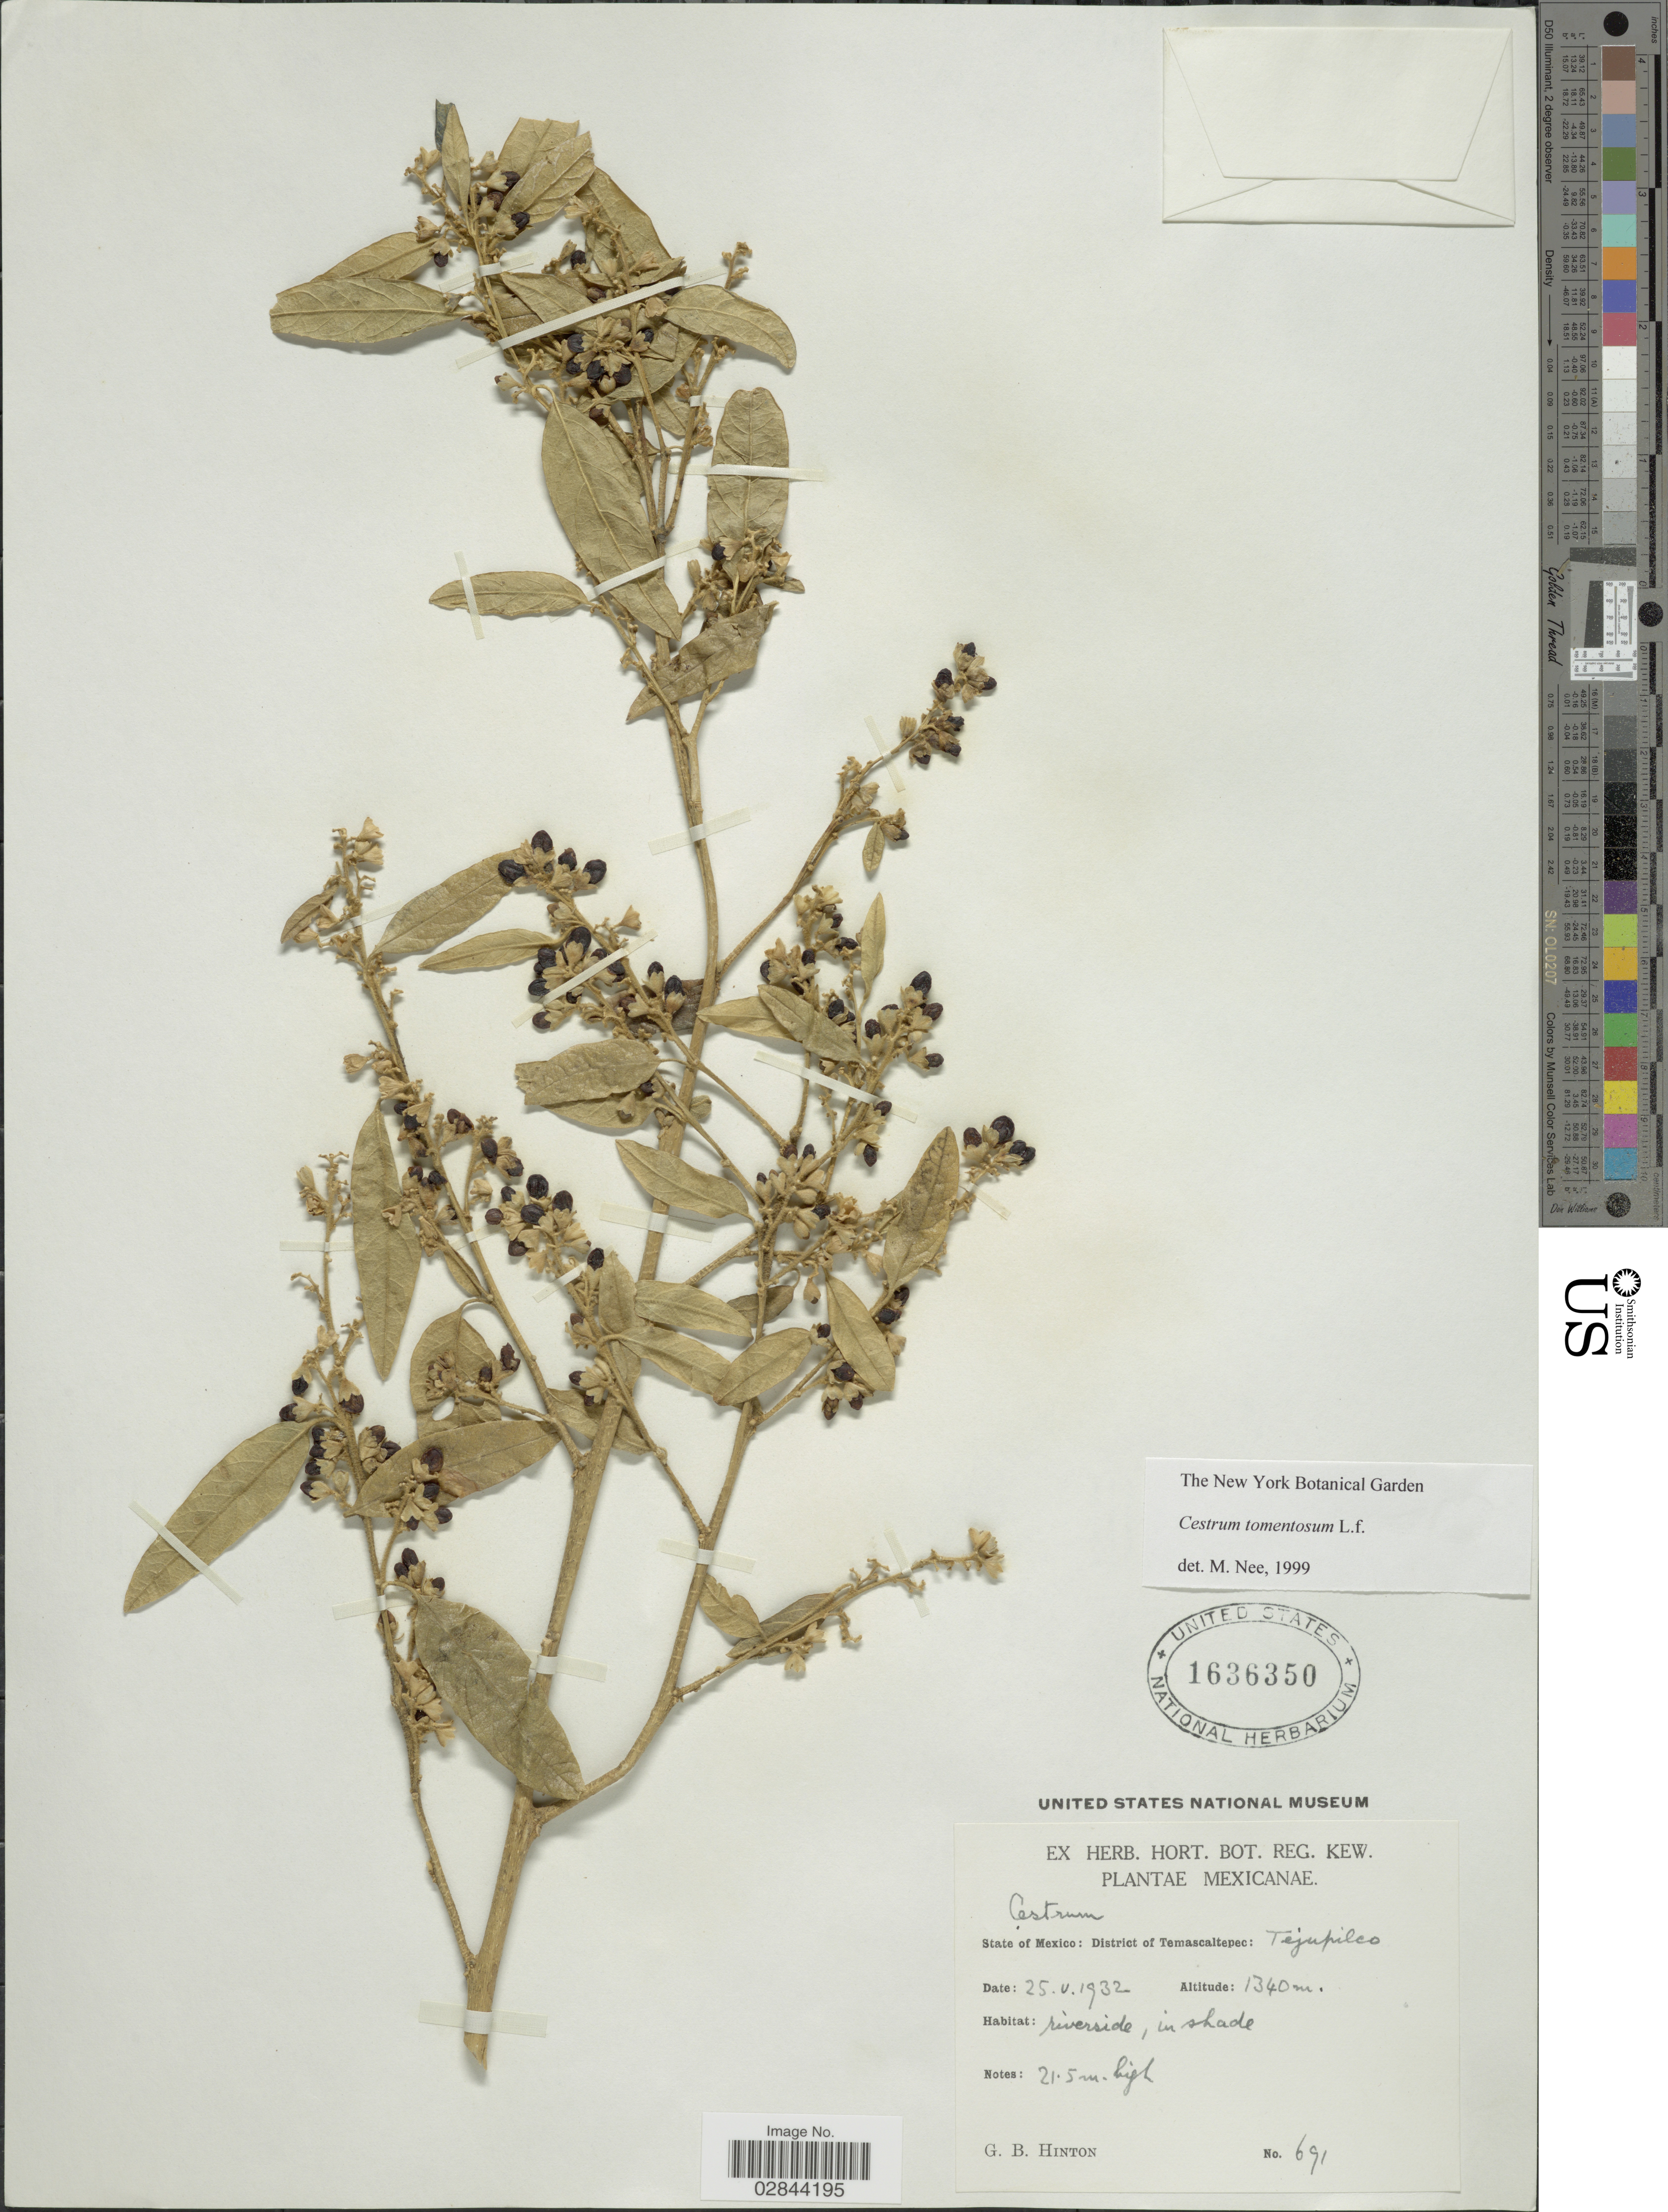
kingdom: Plantae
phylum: Tracheophyta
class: Magnoliopsida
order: Solanales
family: Solanaceae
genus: Cestrum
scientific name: Cestrum tomentosum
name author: L. f.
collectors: G. B. Hinton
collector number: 691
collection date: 1932-05-25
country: Mexico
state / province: México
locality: District of Temascaltepec: Tejupilco.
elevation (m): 1340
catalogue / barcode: US 1636350